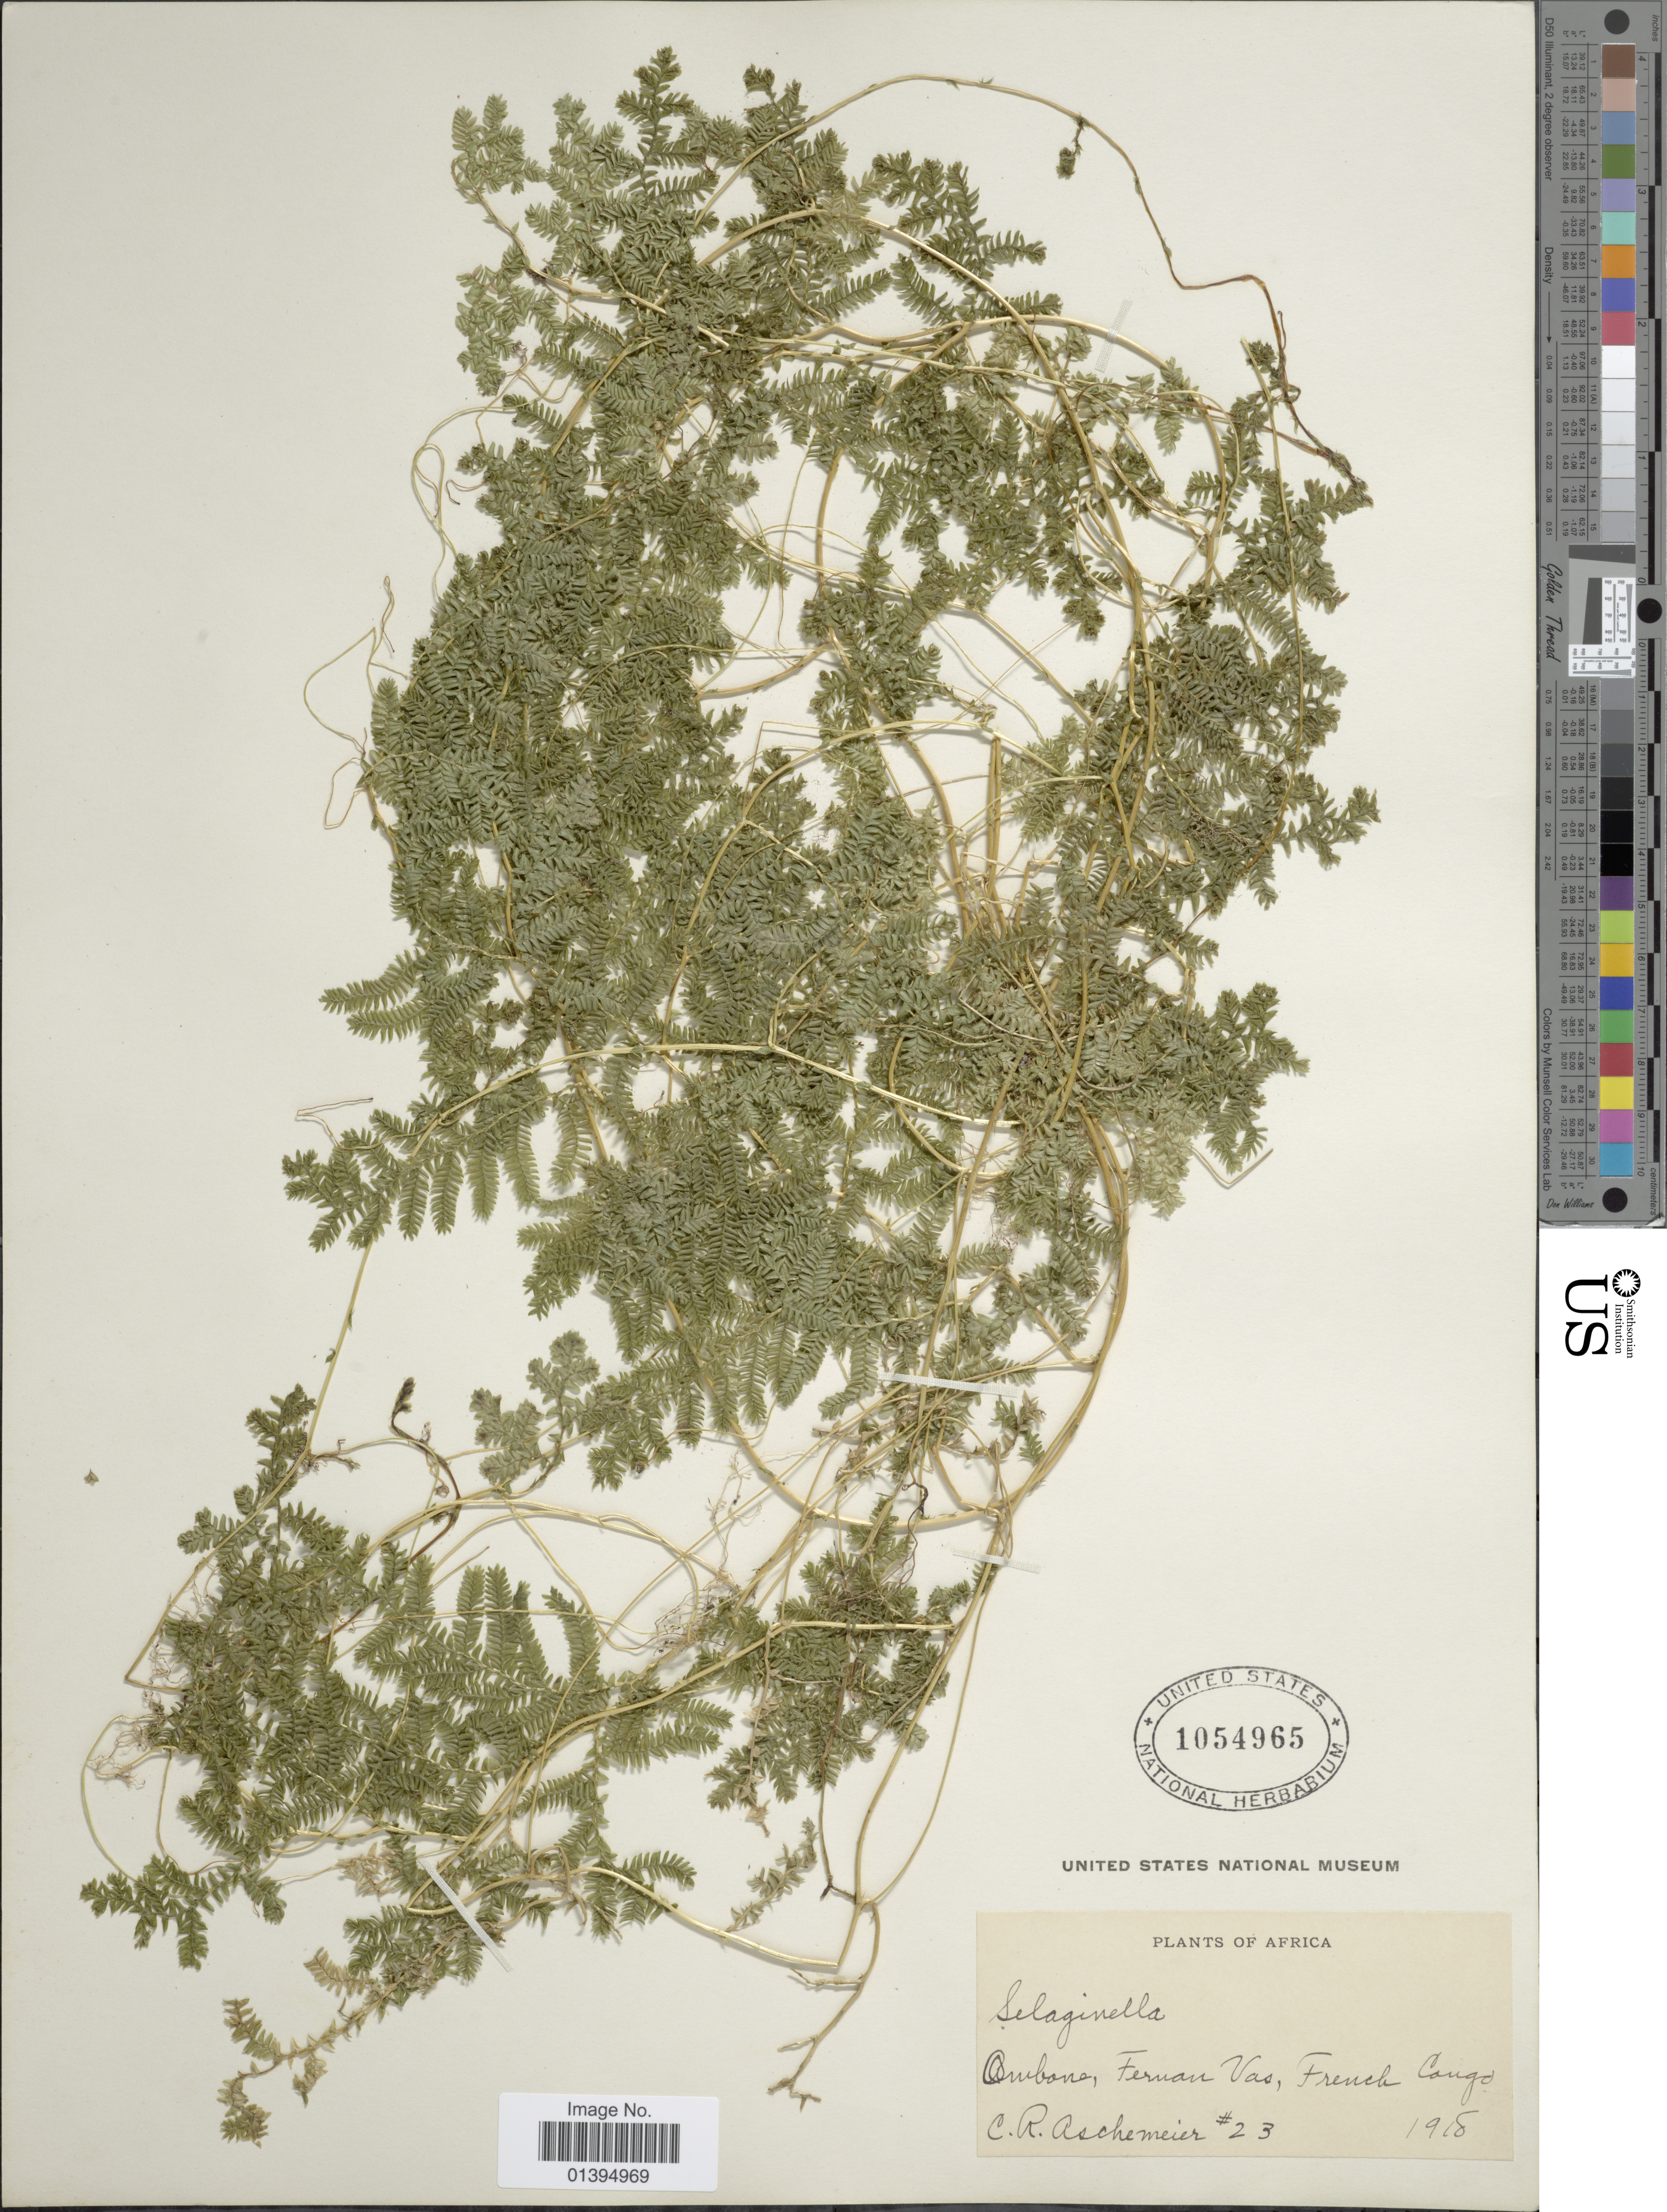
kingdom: Plantae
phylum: Tracheophyta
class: Lycopodiopsida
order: Selaginellales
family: Selaginellaceae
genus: Selaginella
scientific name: Selaginella myosurus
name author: (Sw.) Alston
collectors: C. Aschemeier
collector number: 23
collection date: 1918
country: Gabon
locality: Africa, Omboue, Fernan Vas, French Congo.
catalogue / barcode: US 1054965